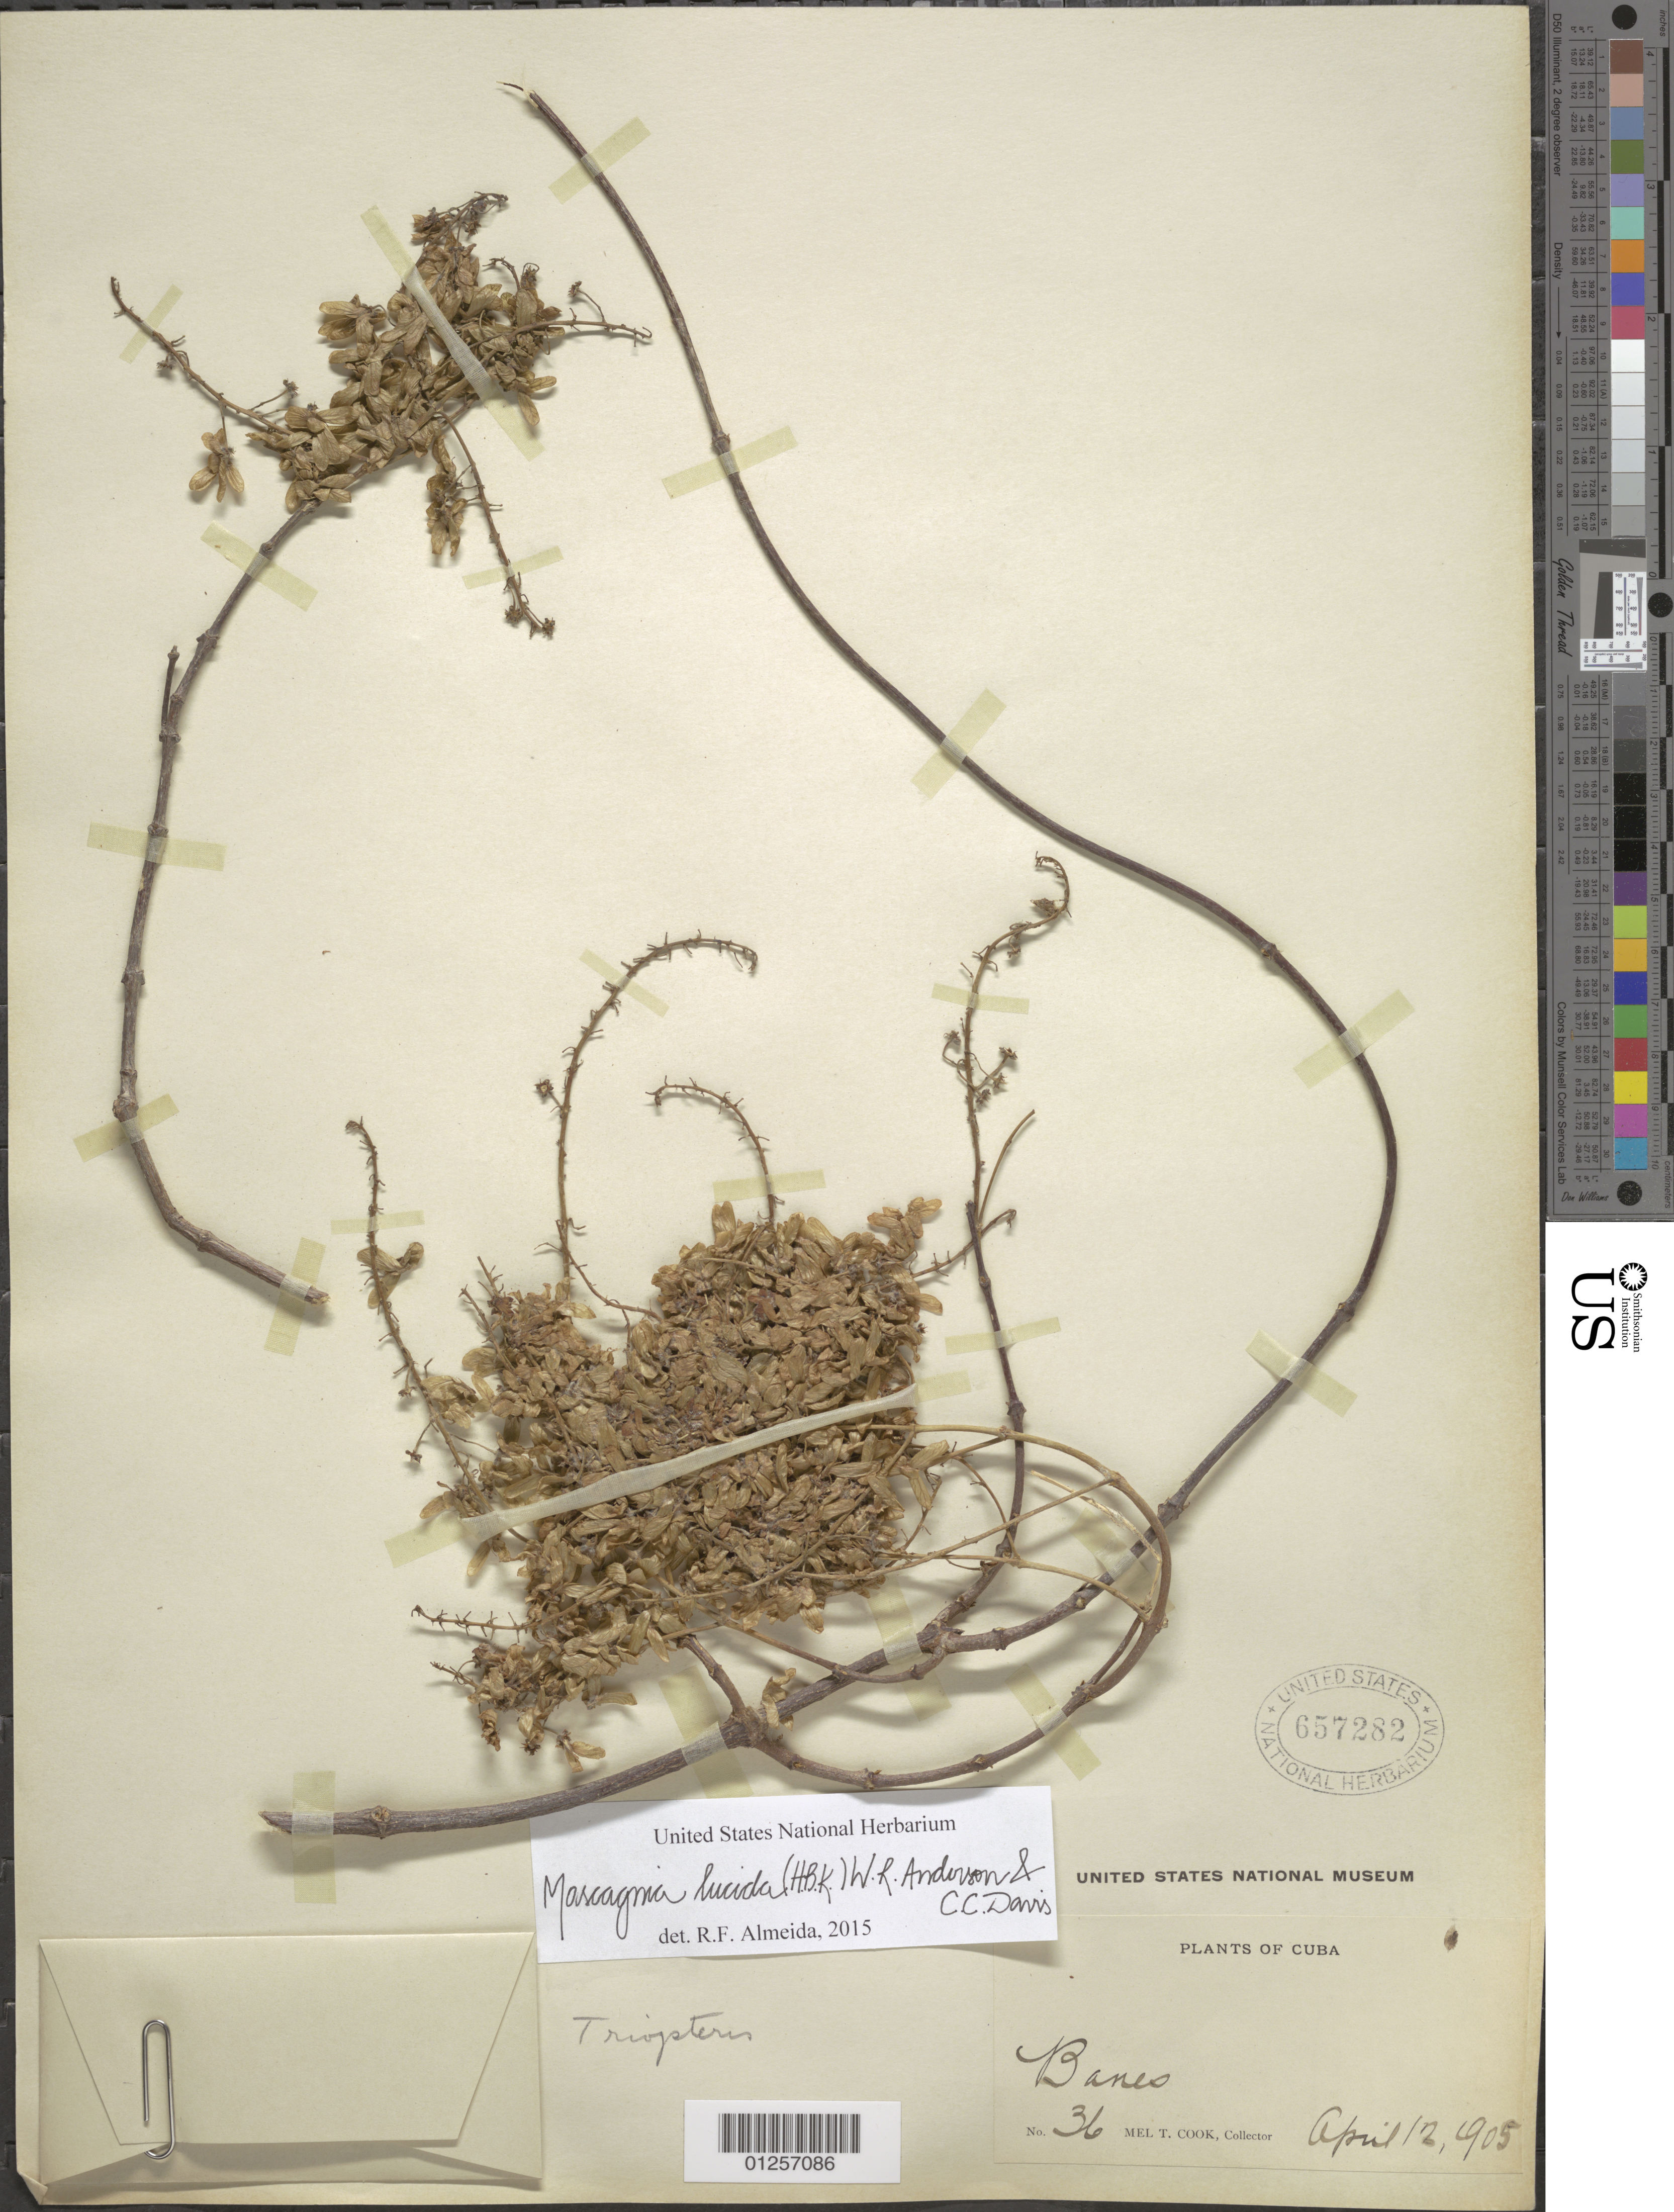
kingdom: Plantae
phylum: Tracheophyta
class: Magnoliopsida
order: Malpighiales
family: Malpighiaceae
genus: Mascagnia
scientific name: Mascagnia lucida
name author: (Kunth) W.R. Anderson & C. Davis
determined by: De Almeida, R. F., (HUEFS), Universidade Estadual de Feira de Santana (BRAZIL)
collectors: M. T. Cook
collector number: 36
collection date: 1905-04-12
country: Cuba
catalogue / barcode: US 657282